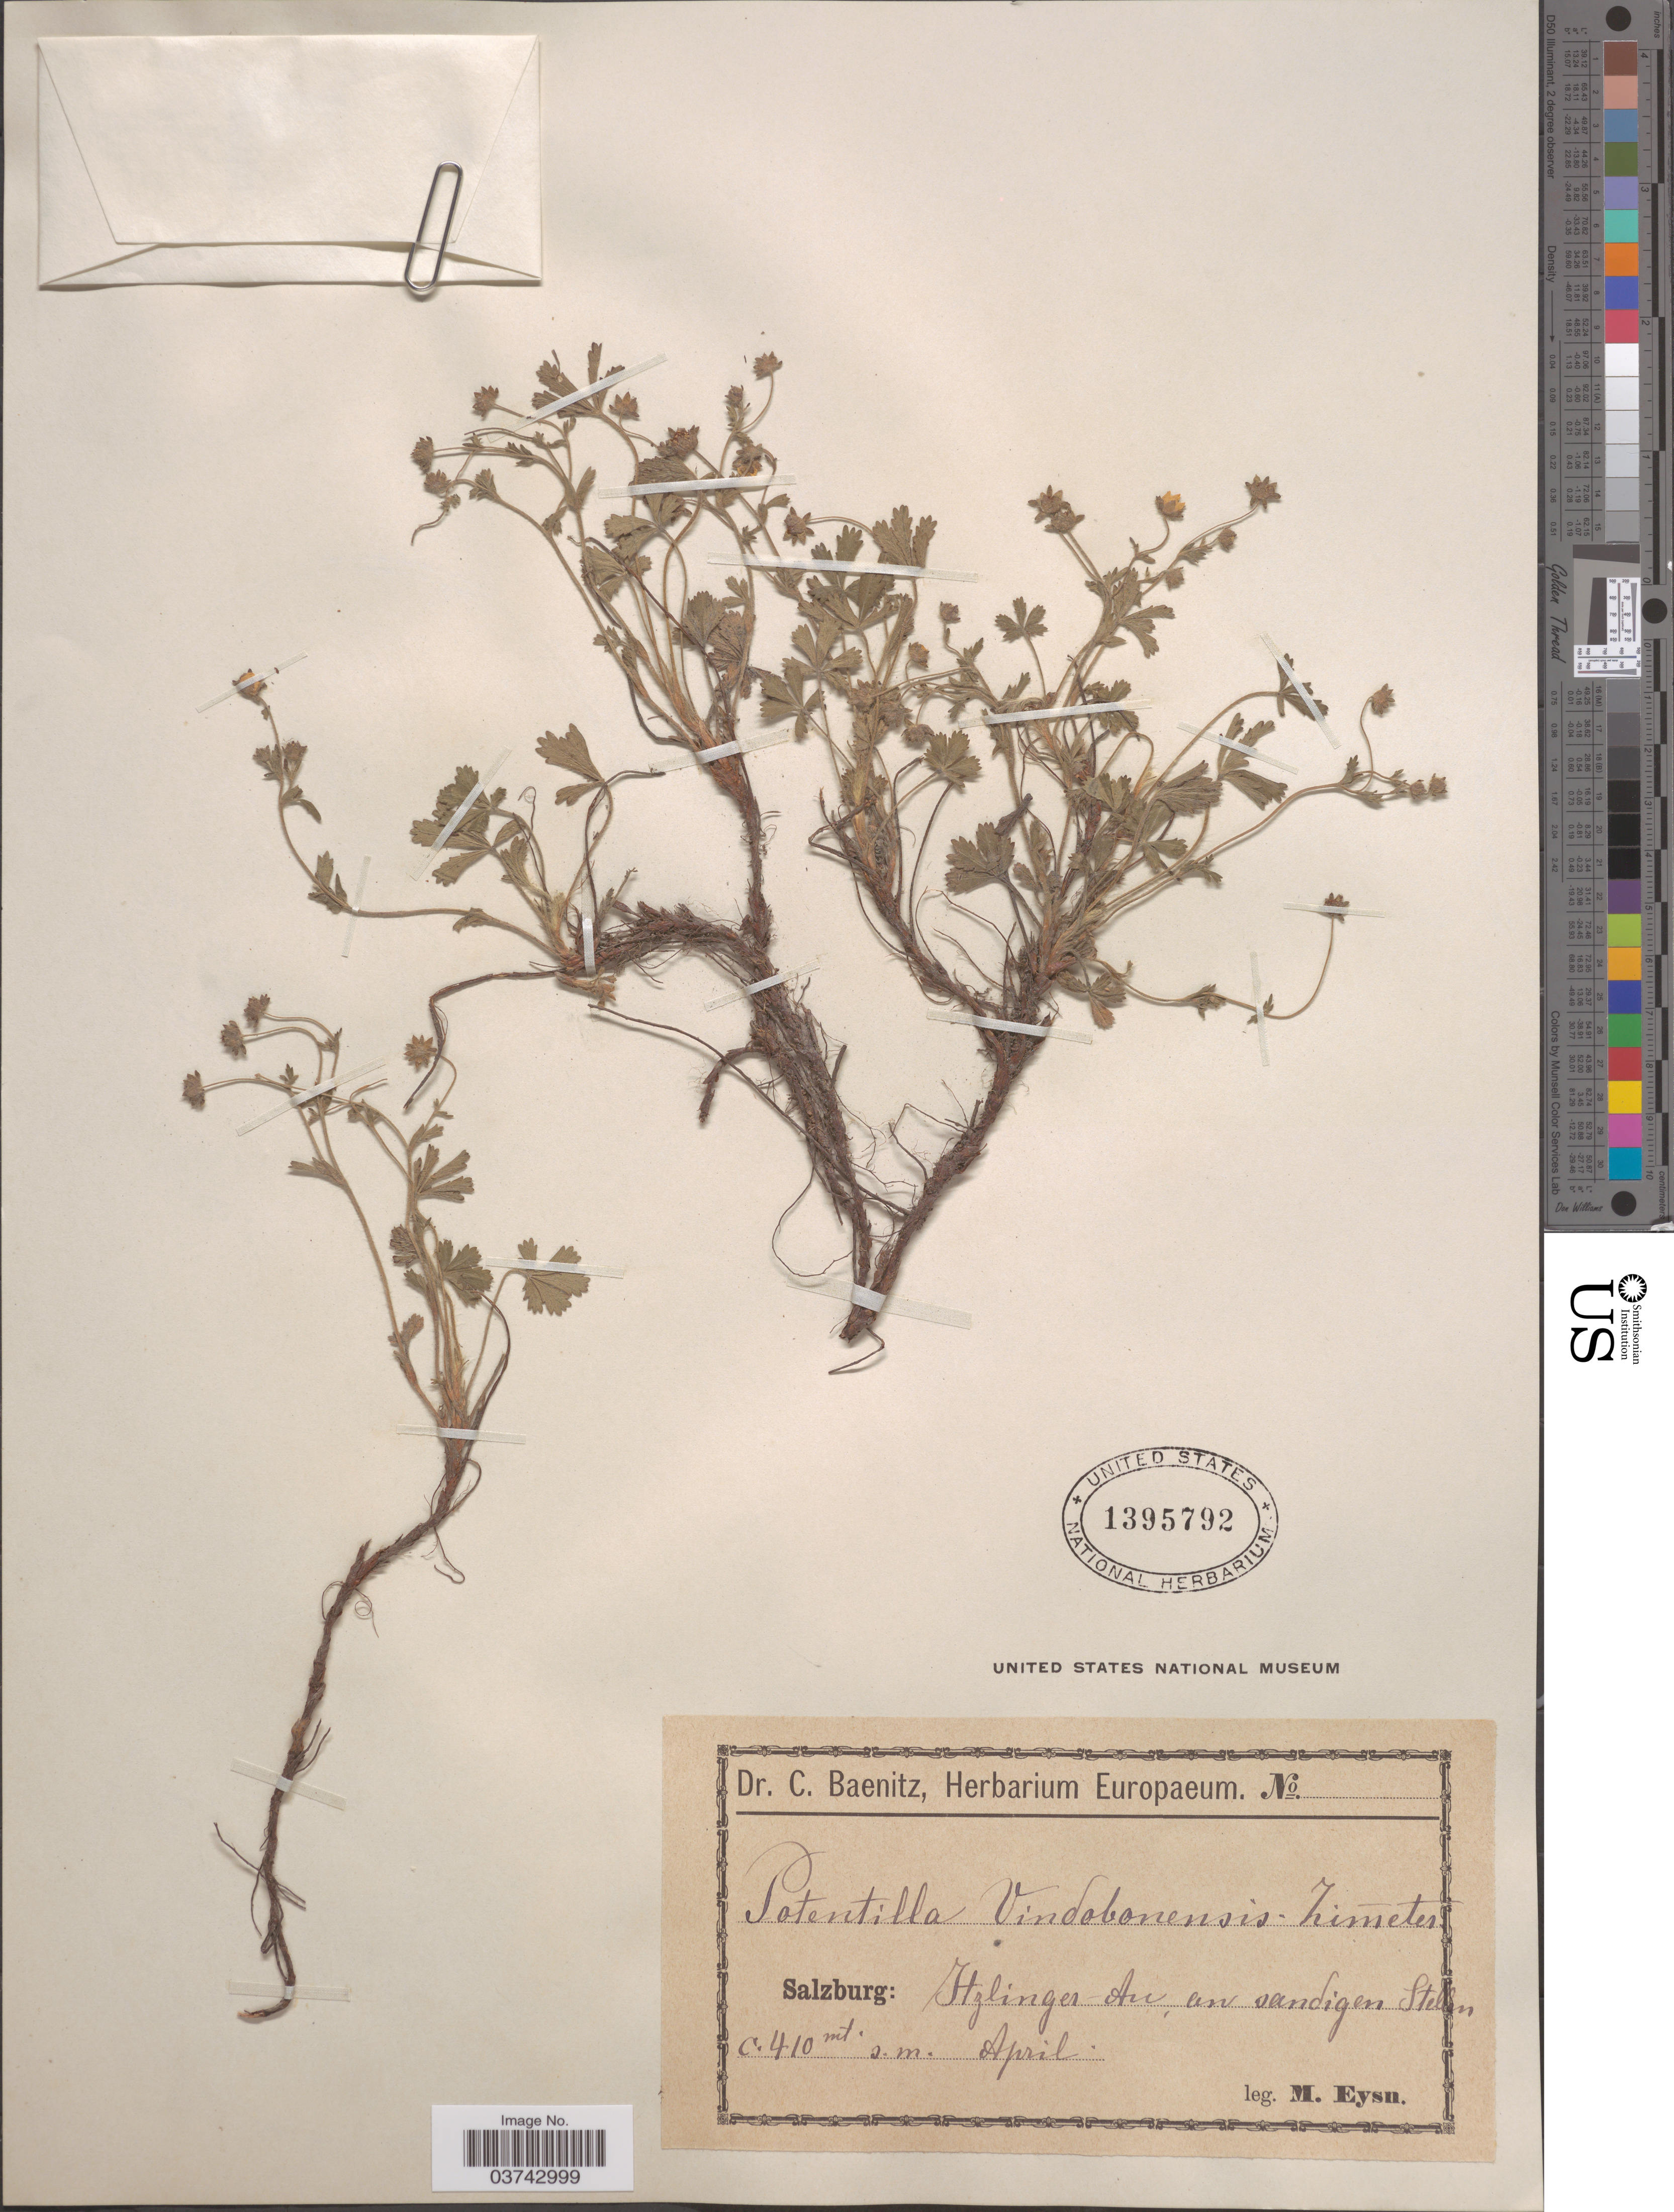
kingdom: Plantae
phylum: Tracheophyta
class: Magnoliopsida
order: Rosales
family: Rosaceae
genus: Potentilla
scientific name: Potentilla vindobonensis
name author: Zimmeter ex A. Kern.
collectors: M. Eysn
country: Austria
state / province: Salzburg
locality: Itglinger An, an vandigen Stellen.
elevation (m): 410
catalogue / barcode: US 1395792